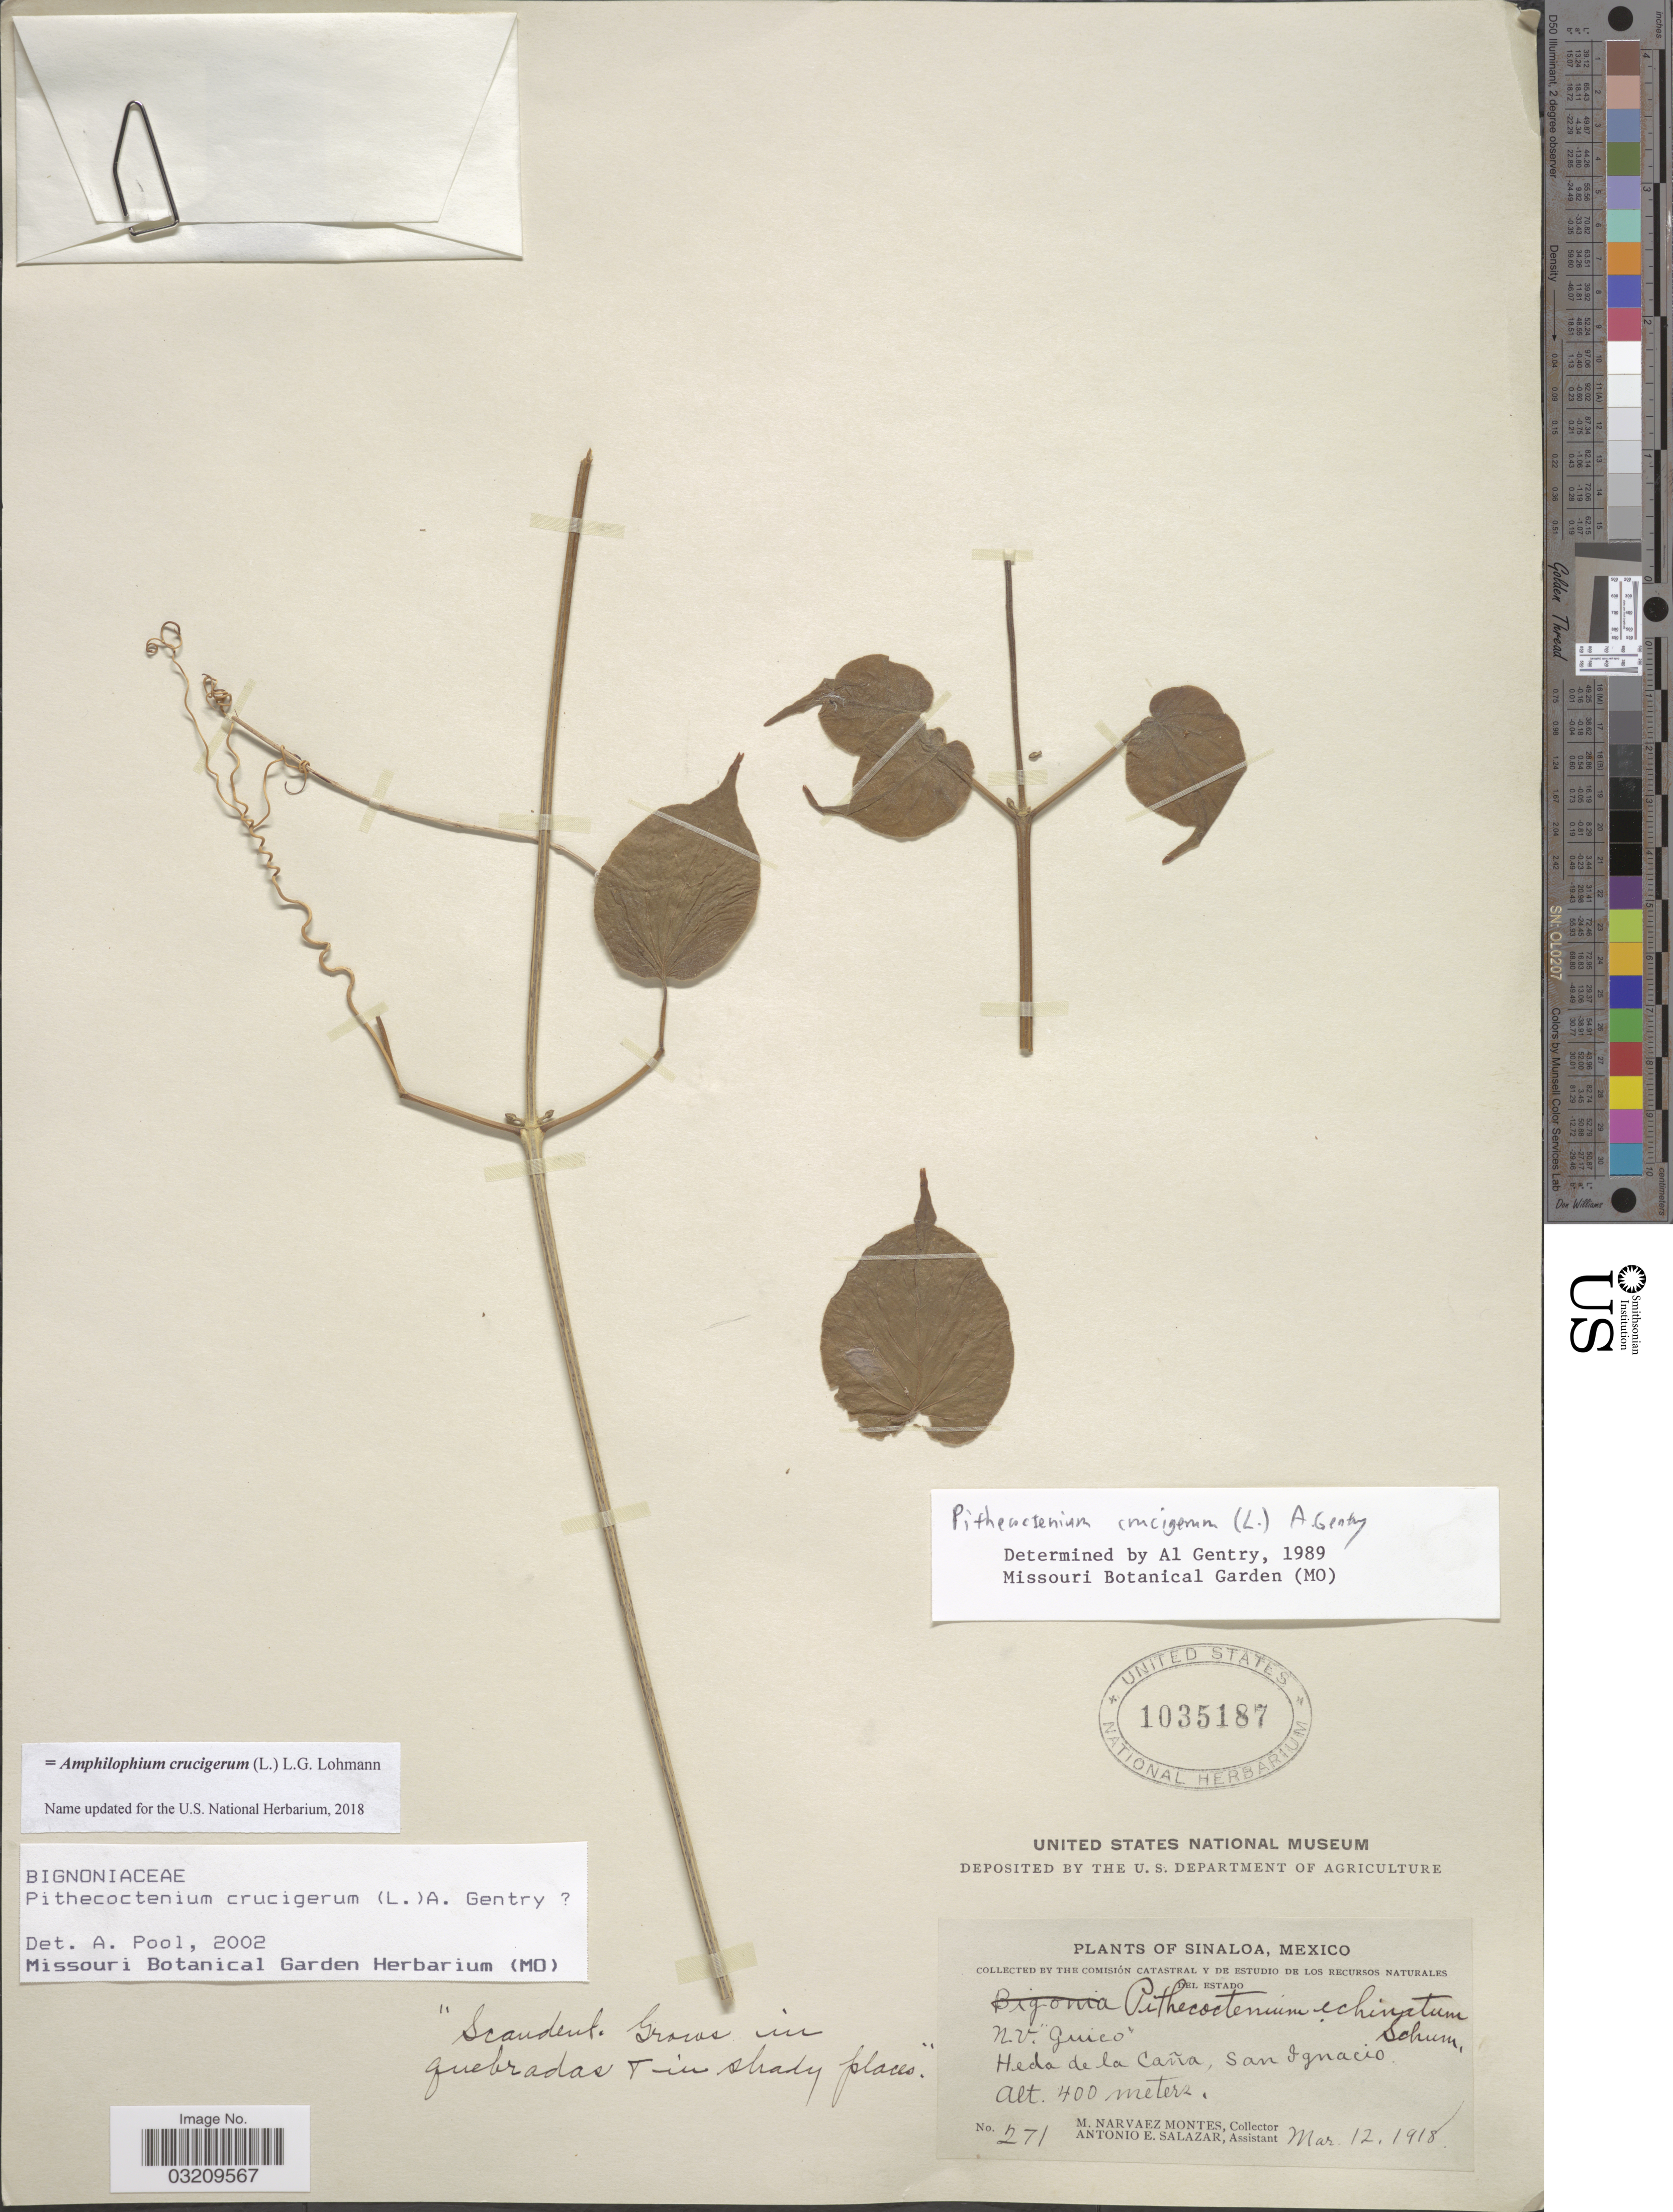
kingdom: Plantae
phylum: Tracheophyta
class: Magnoliopsida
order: Lamiales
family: Bignoniaceae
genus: Amphilophium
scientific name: Amphilophium crucigerum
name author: (L.) L.G. Lohmann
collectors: M. Narvaez-Montes & A. E. Salazar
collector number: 271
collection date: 1918-03-12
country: Mexico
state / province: Sinaloa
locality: Heda de la Caña, San Ignacio.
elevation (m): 400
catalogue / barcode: US 1035187